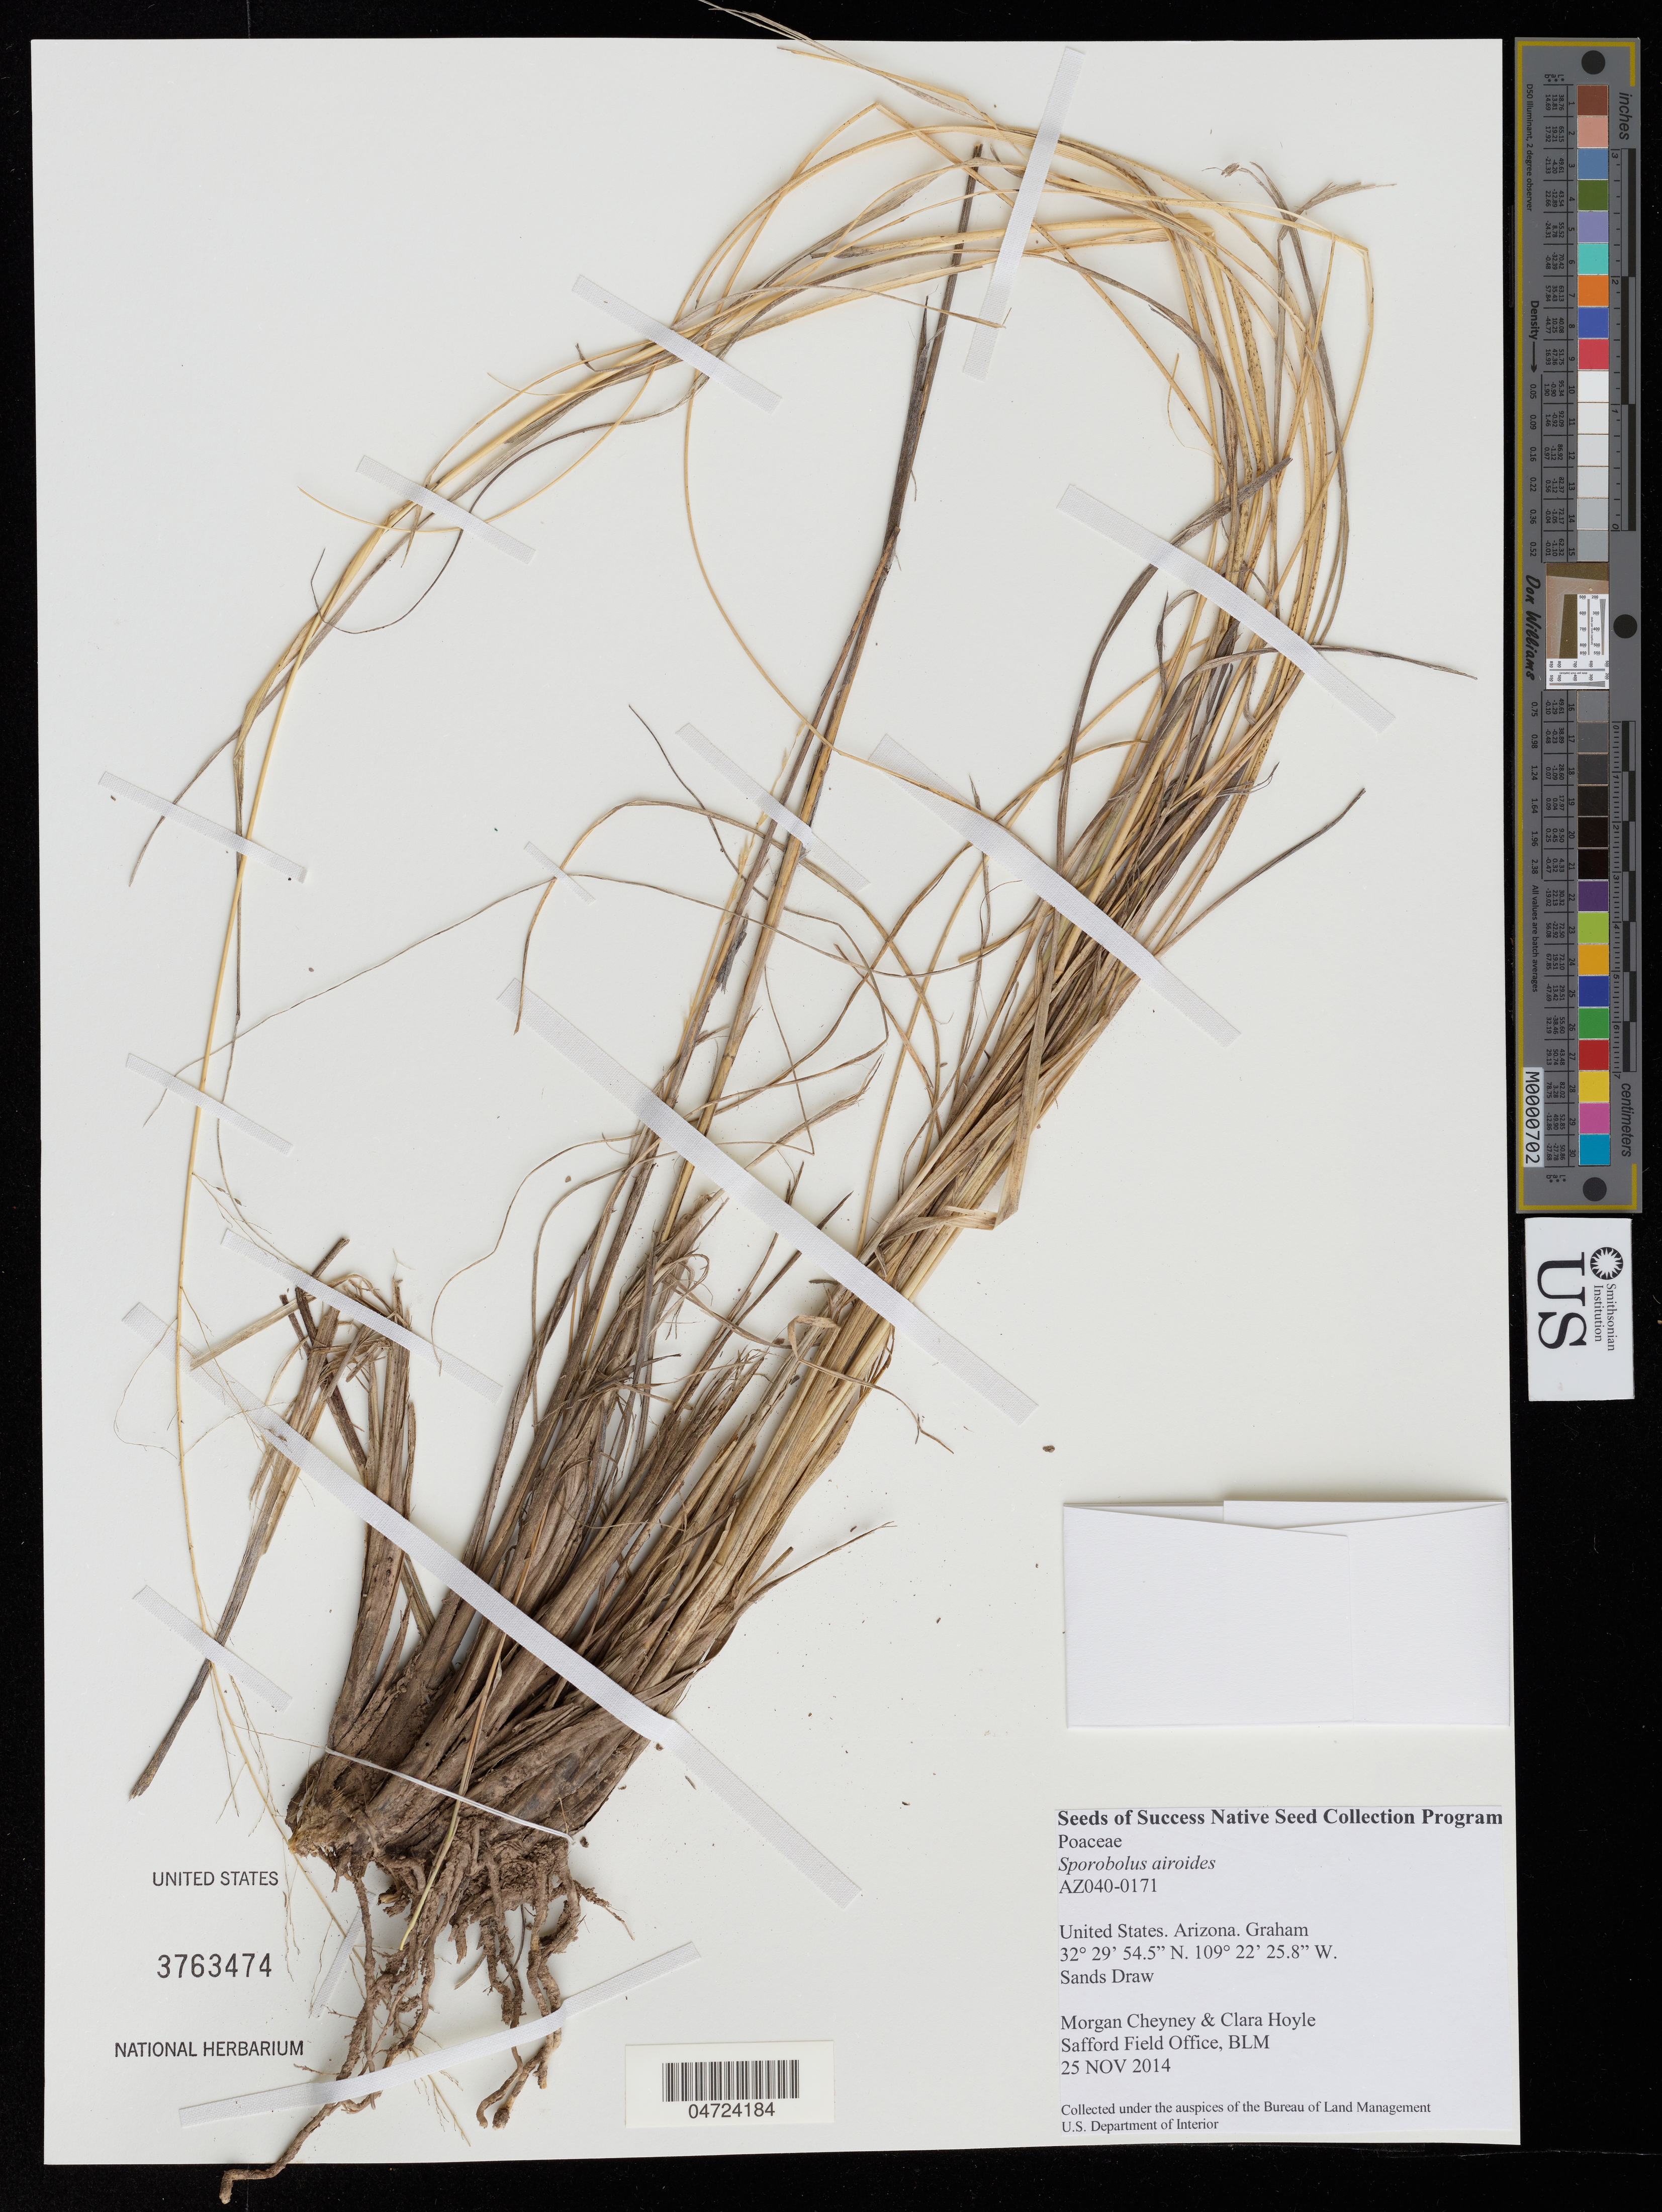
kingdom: Plantae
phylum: Tracheophyta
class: Liliopsida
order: Poales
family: Poaceae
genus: Sporobolus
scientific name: Sporobolus airoides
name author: (Torr.) Torr.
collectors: M. Cheyney & C. Hoyle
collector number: AZ040-0171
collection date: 2014-11-25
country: United States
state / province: Arizona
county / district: Graham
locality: Graham. Sands Draw.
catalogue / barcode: US 3763474